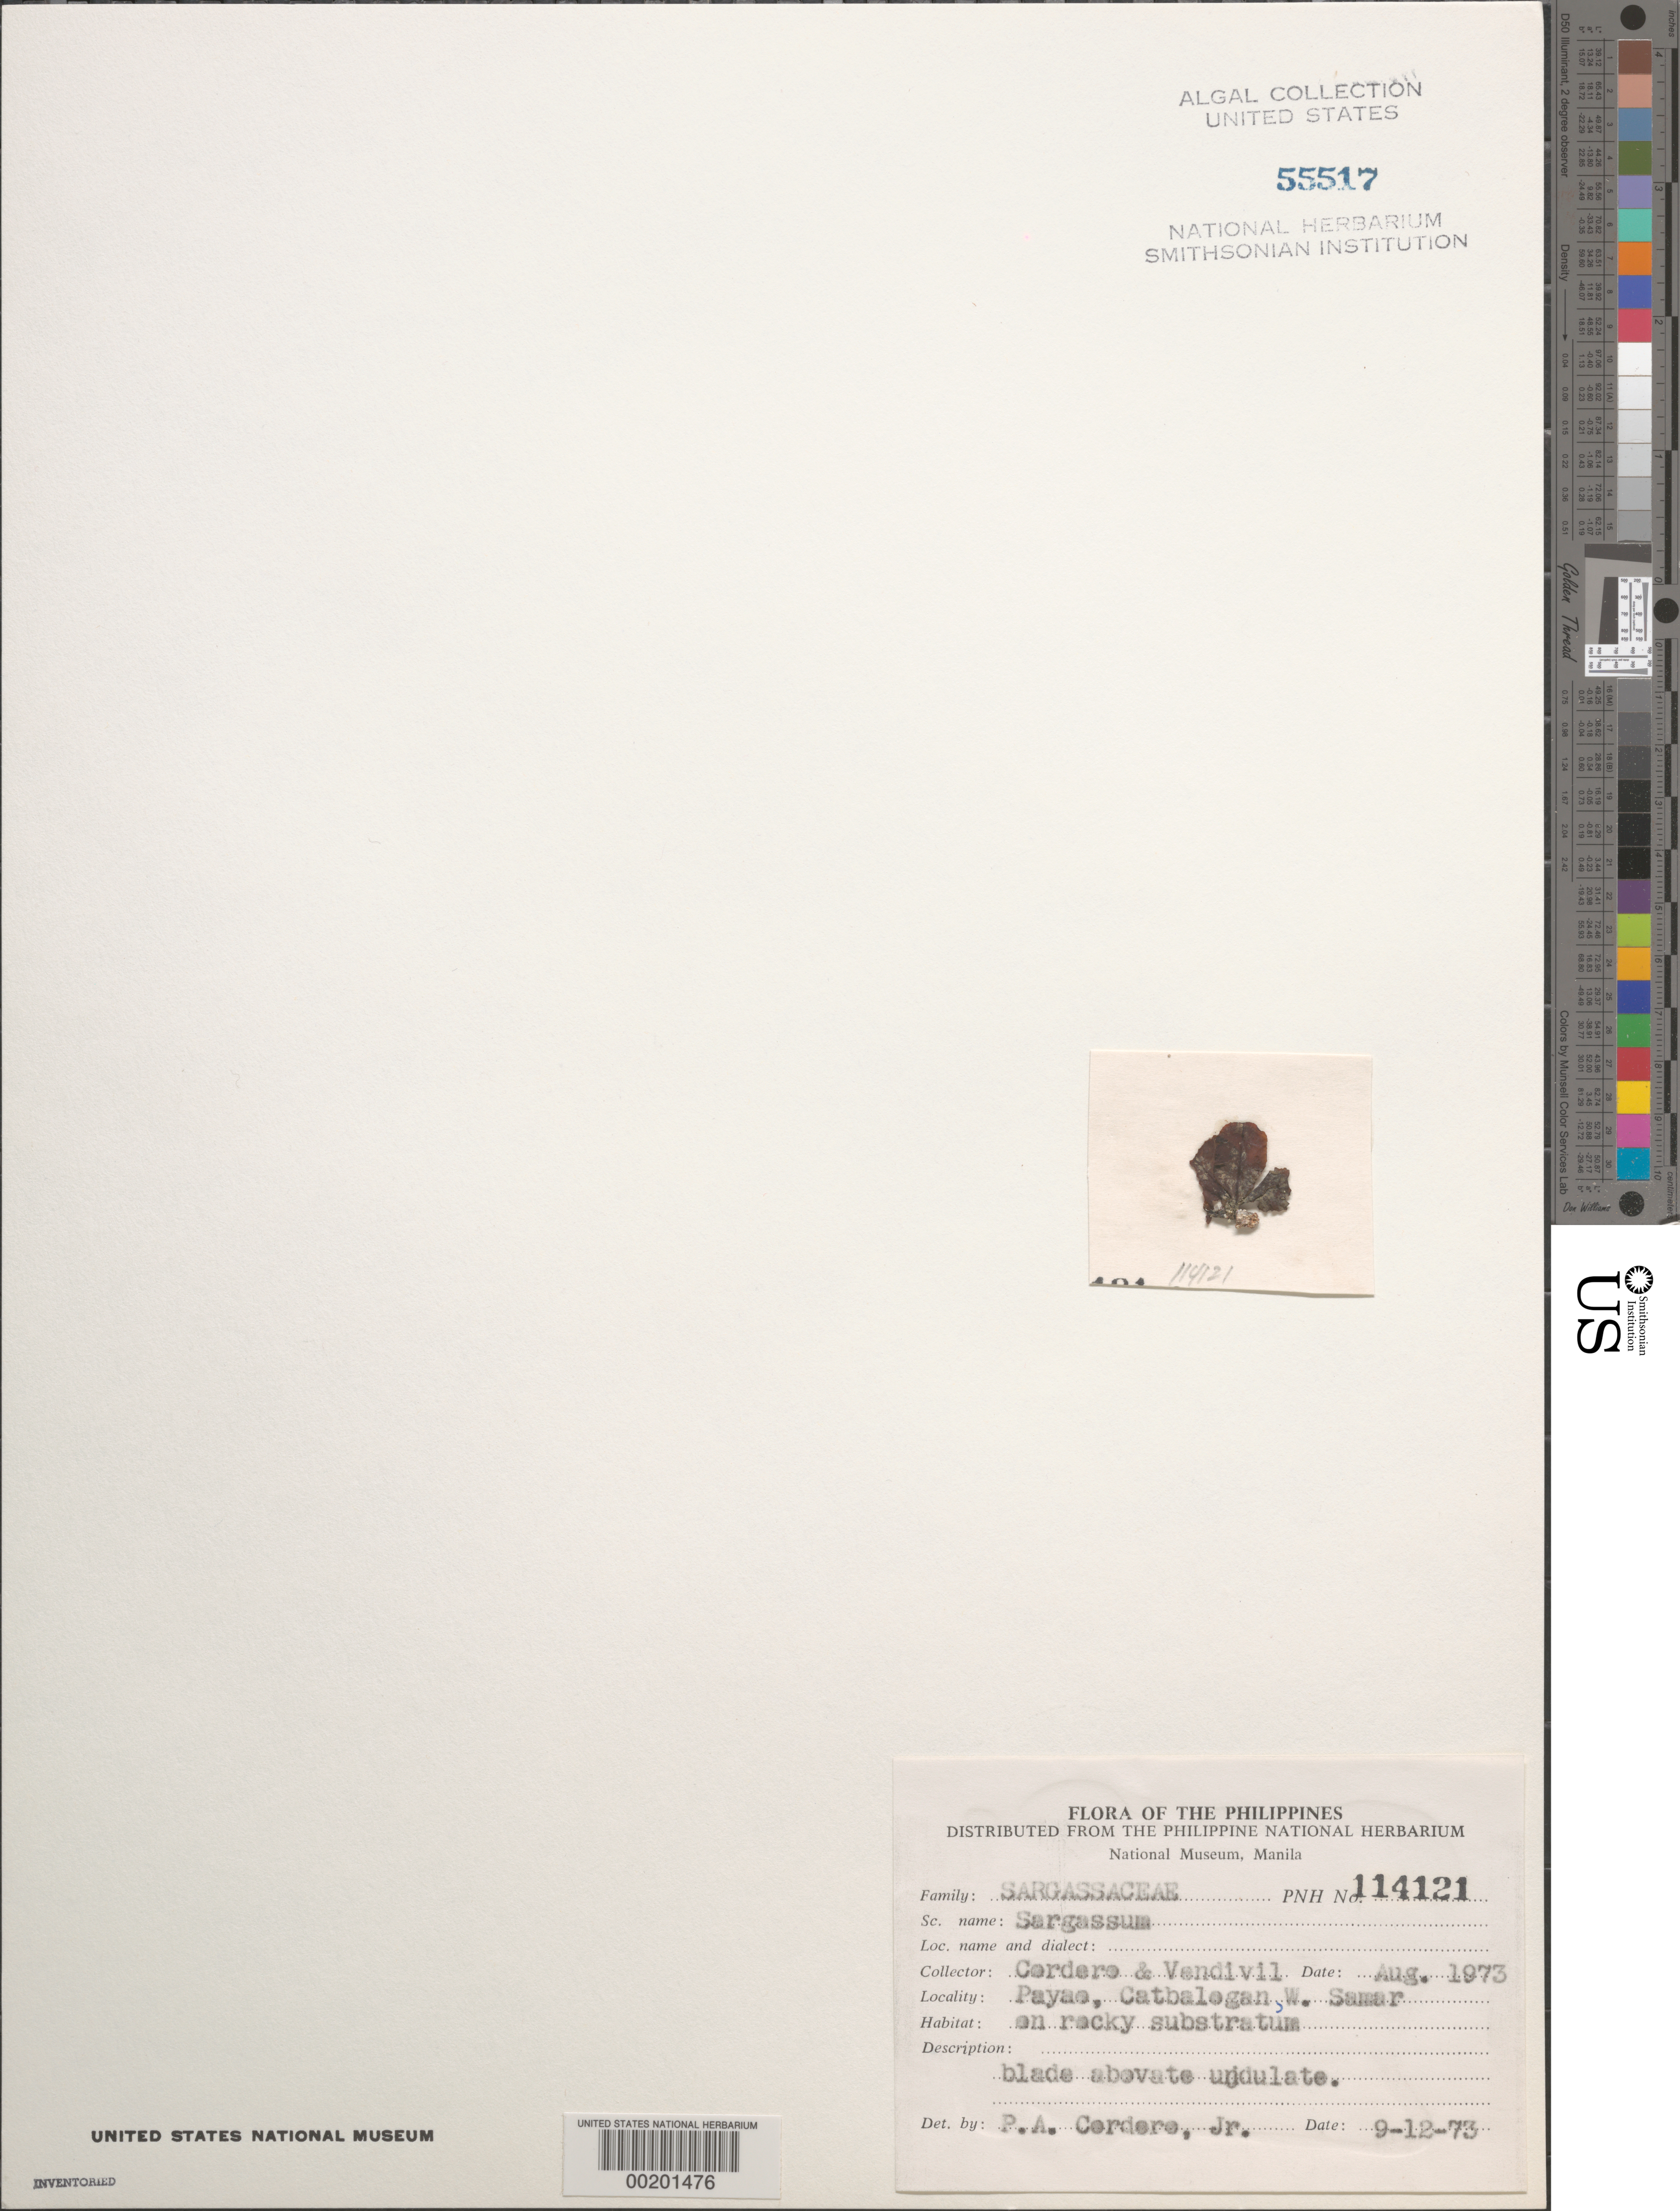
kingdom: Chromista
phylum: Ochrophyta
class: Phaeophyceae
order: Fucales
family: Sargassaceae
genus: Sargassum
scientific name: Sargassum sp.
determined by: Cordero, P. A., Jr.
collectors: P. A. Cordero & W. Vendivil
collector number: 114121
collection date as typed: Aug 1973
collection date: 1973-08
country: Philippines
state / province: Eastern Visayas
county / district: Western Samar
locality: Payao, catbalogan, west samar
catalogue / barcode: US 55517